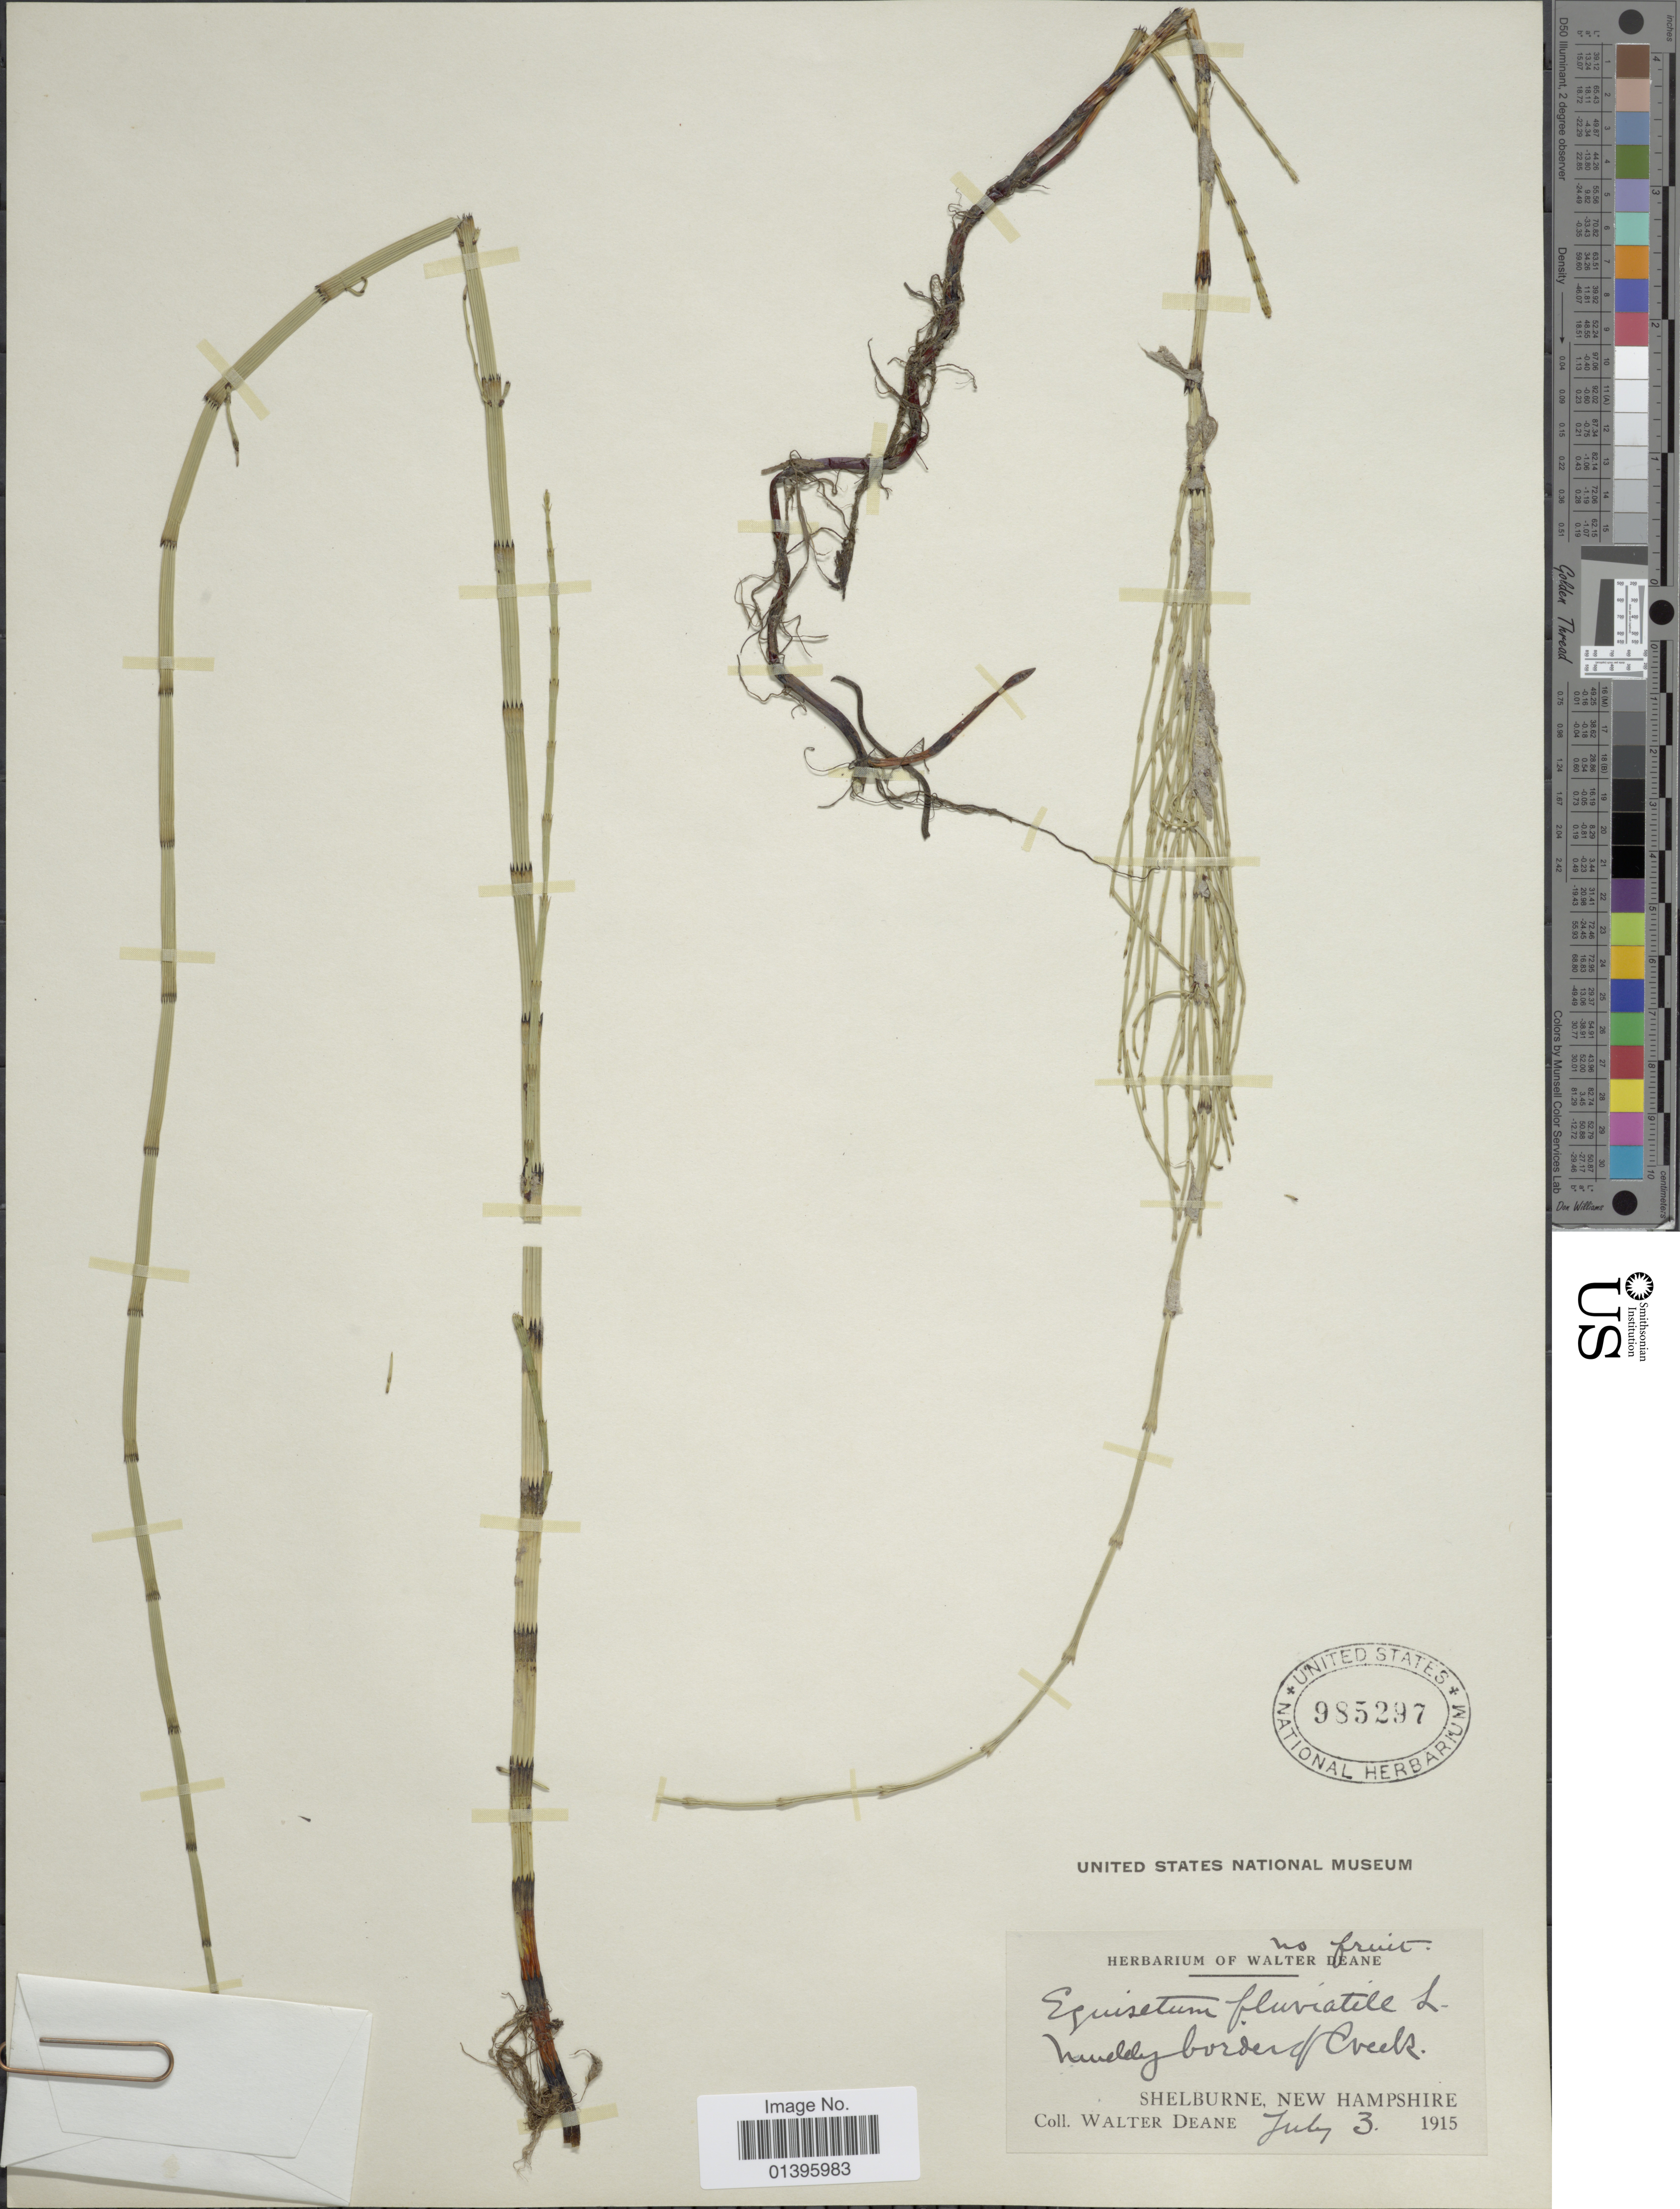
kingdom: Plantae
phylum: Tracheophyta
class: Polypodiopsida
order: Equisetales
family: Equisetaceae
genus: Equisetum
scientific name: Equisetum fluviatile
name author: L.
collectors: W. Deane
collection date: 1915-07-03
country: United States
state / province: New Hampshire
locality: Shelburne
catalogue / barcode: US 985297